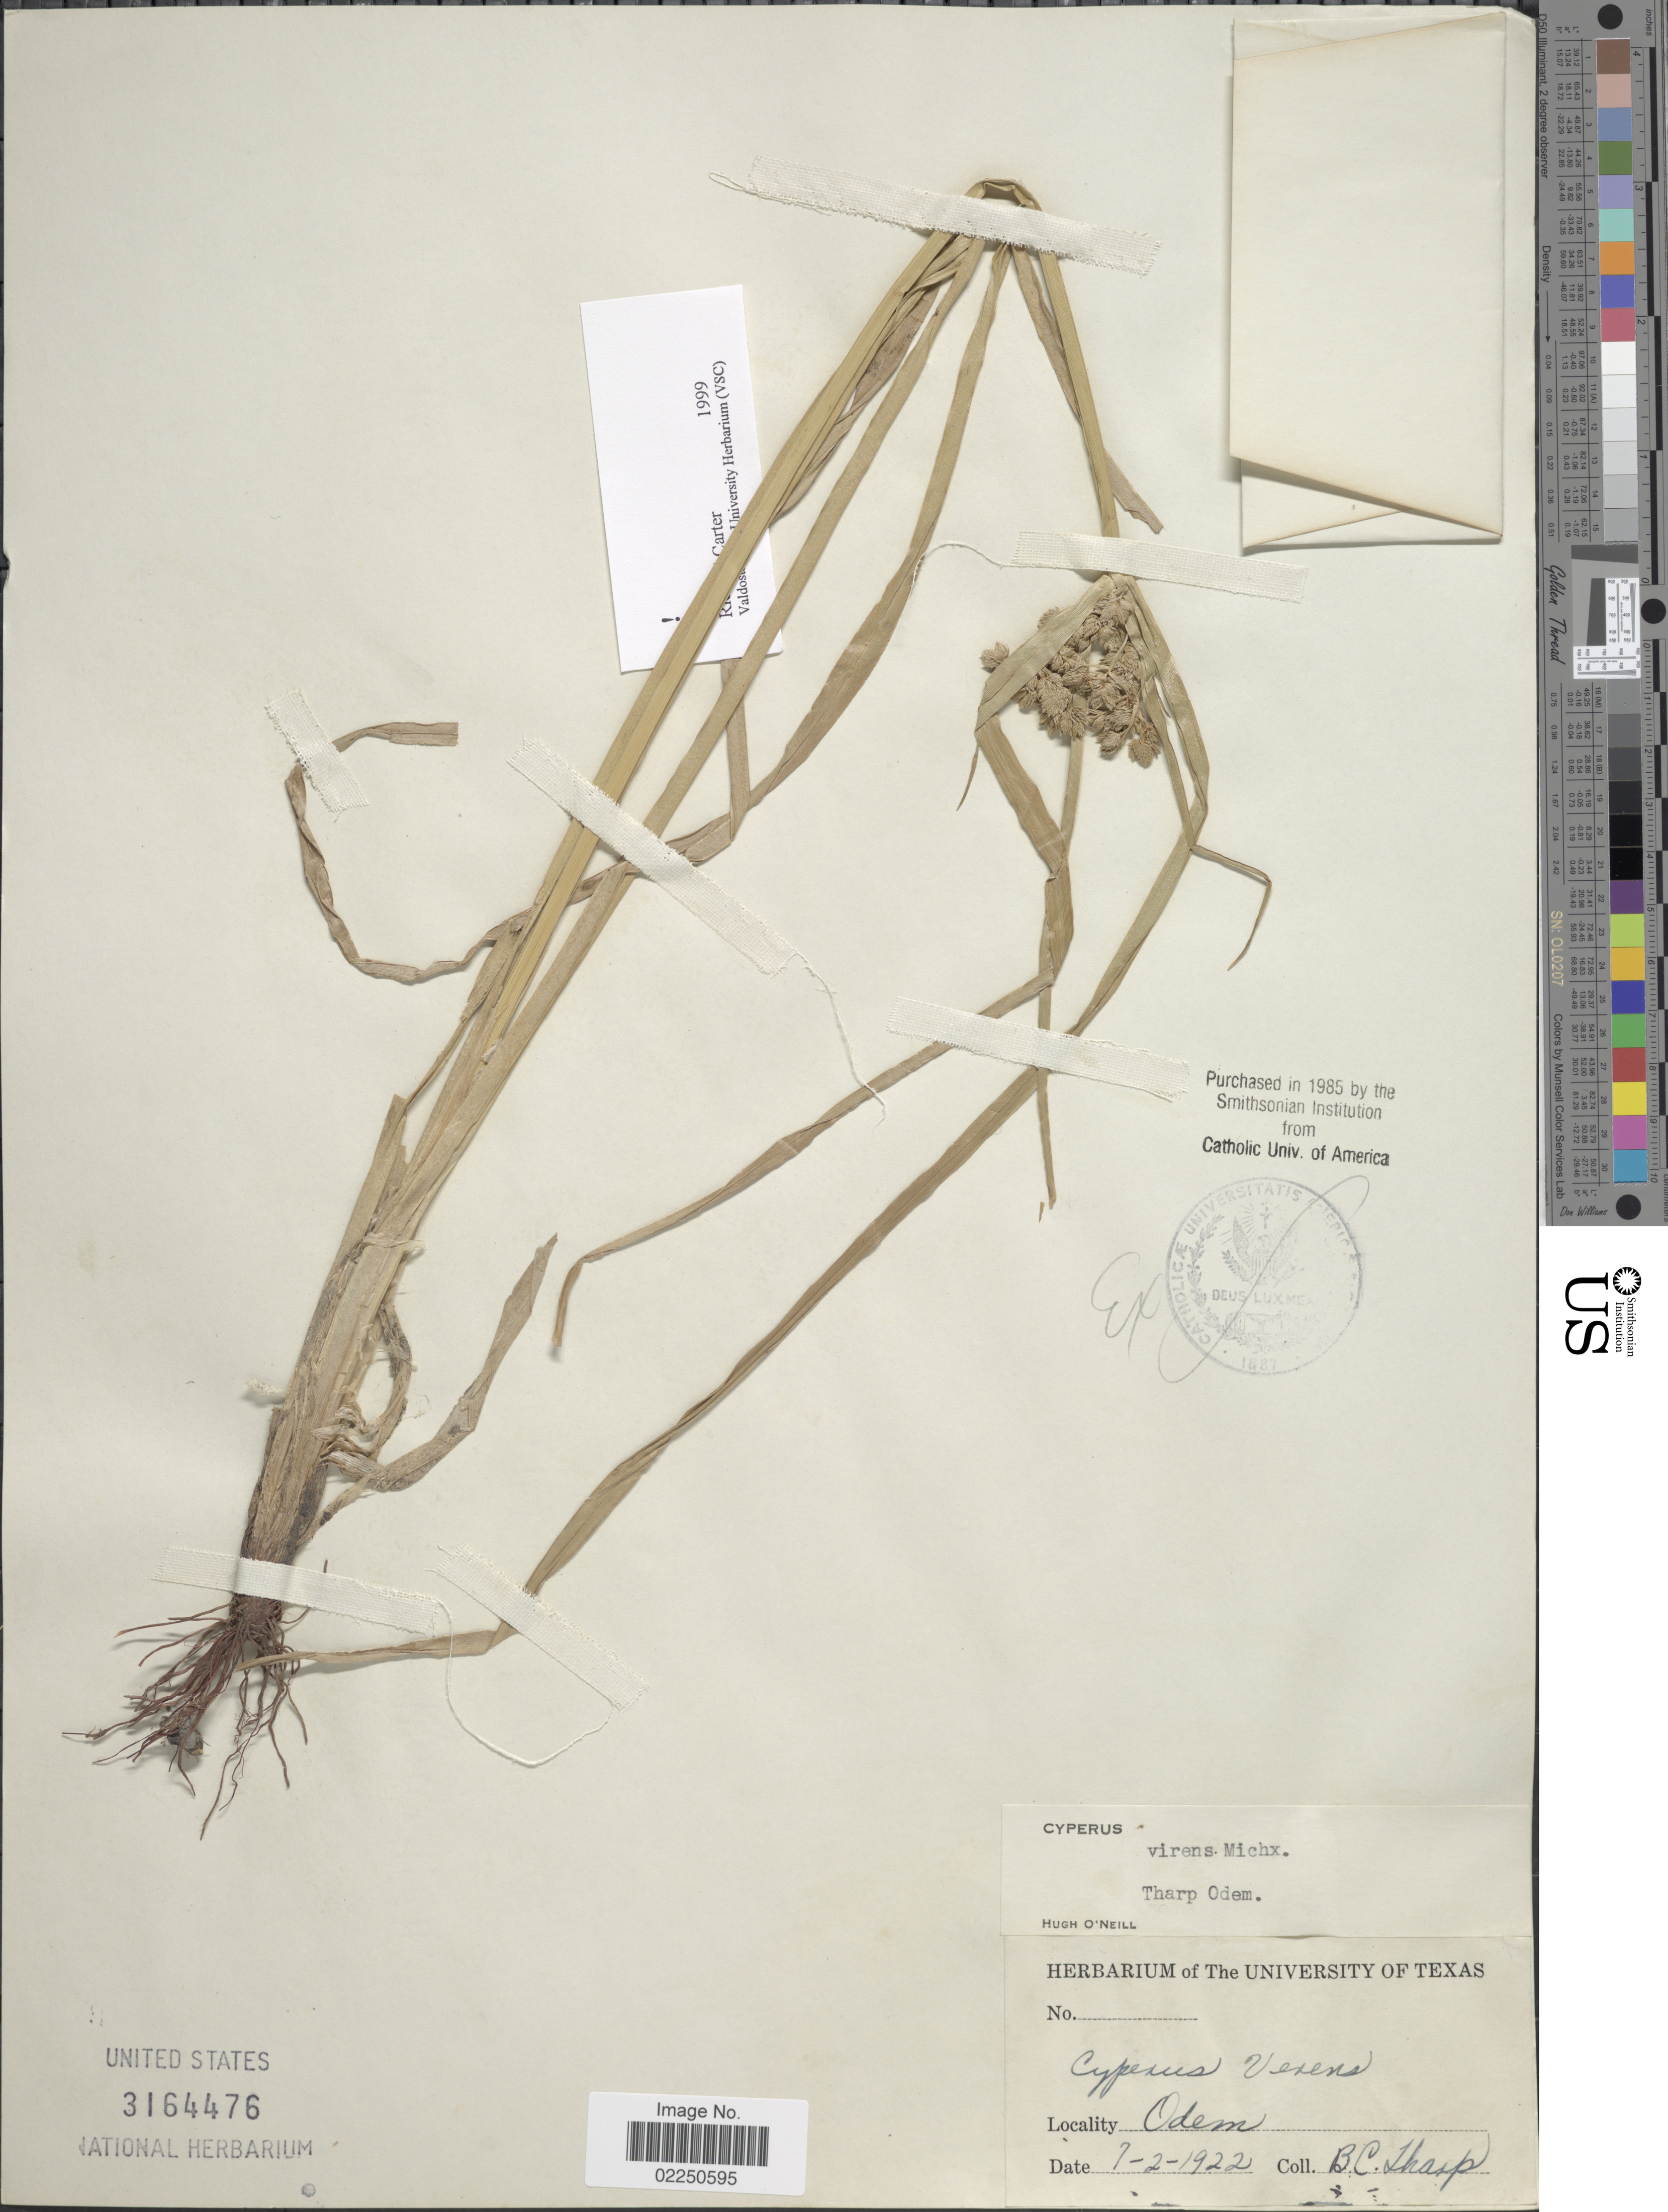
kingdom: Plantae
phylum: Tracheophyta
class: Liliopsida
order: Poales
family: Cyperaceae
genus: Cyperus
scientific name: Cyperus virens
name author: Michx.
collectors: B. C. Tharp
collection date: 1922-07-02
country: United States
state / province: Texas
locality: Odem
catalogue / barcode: US 3164476